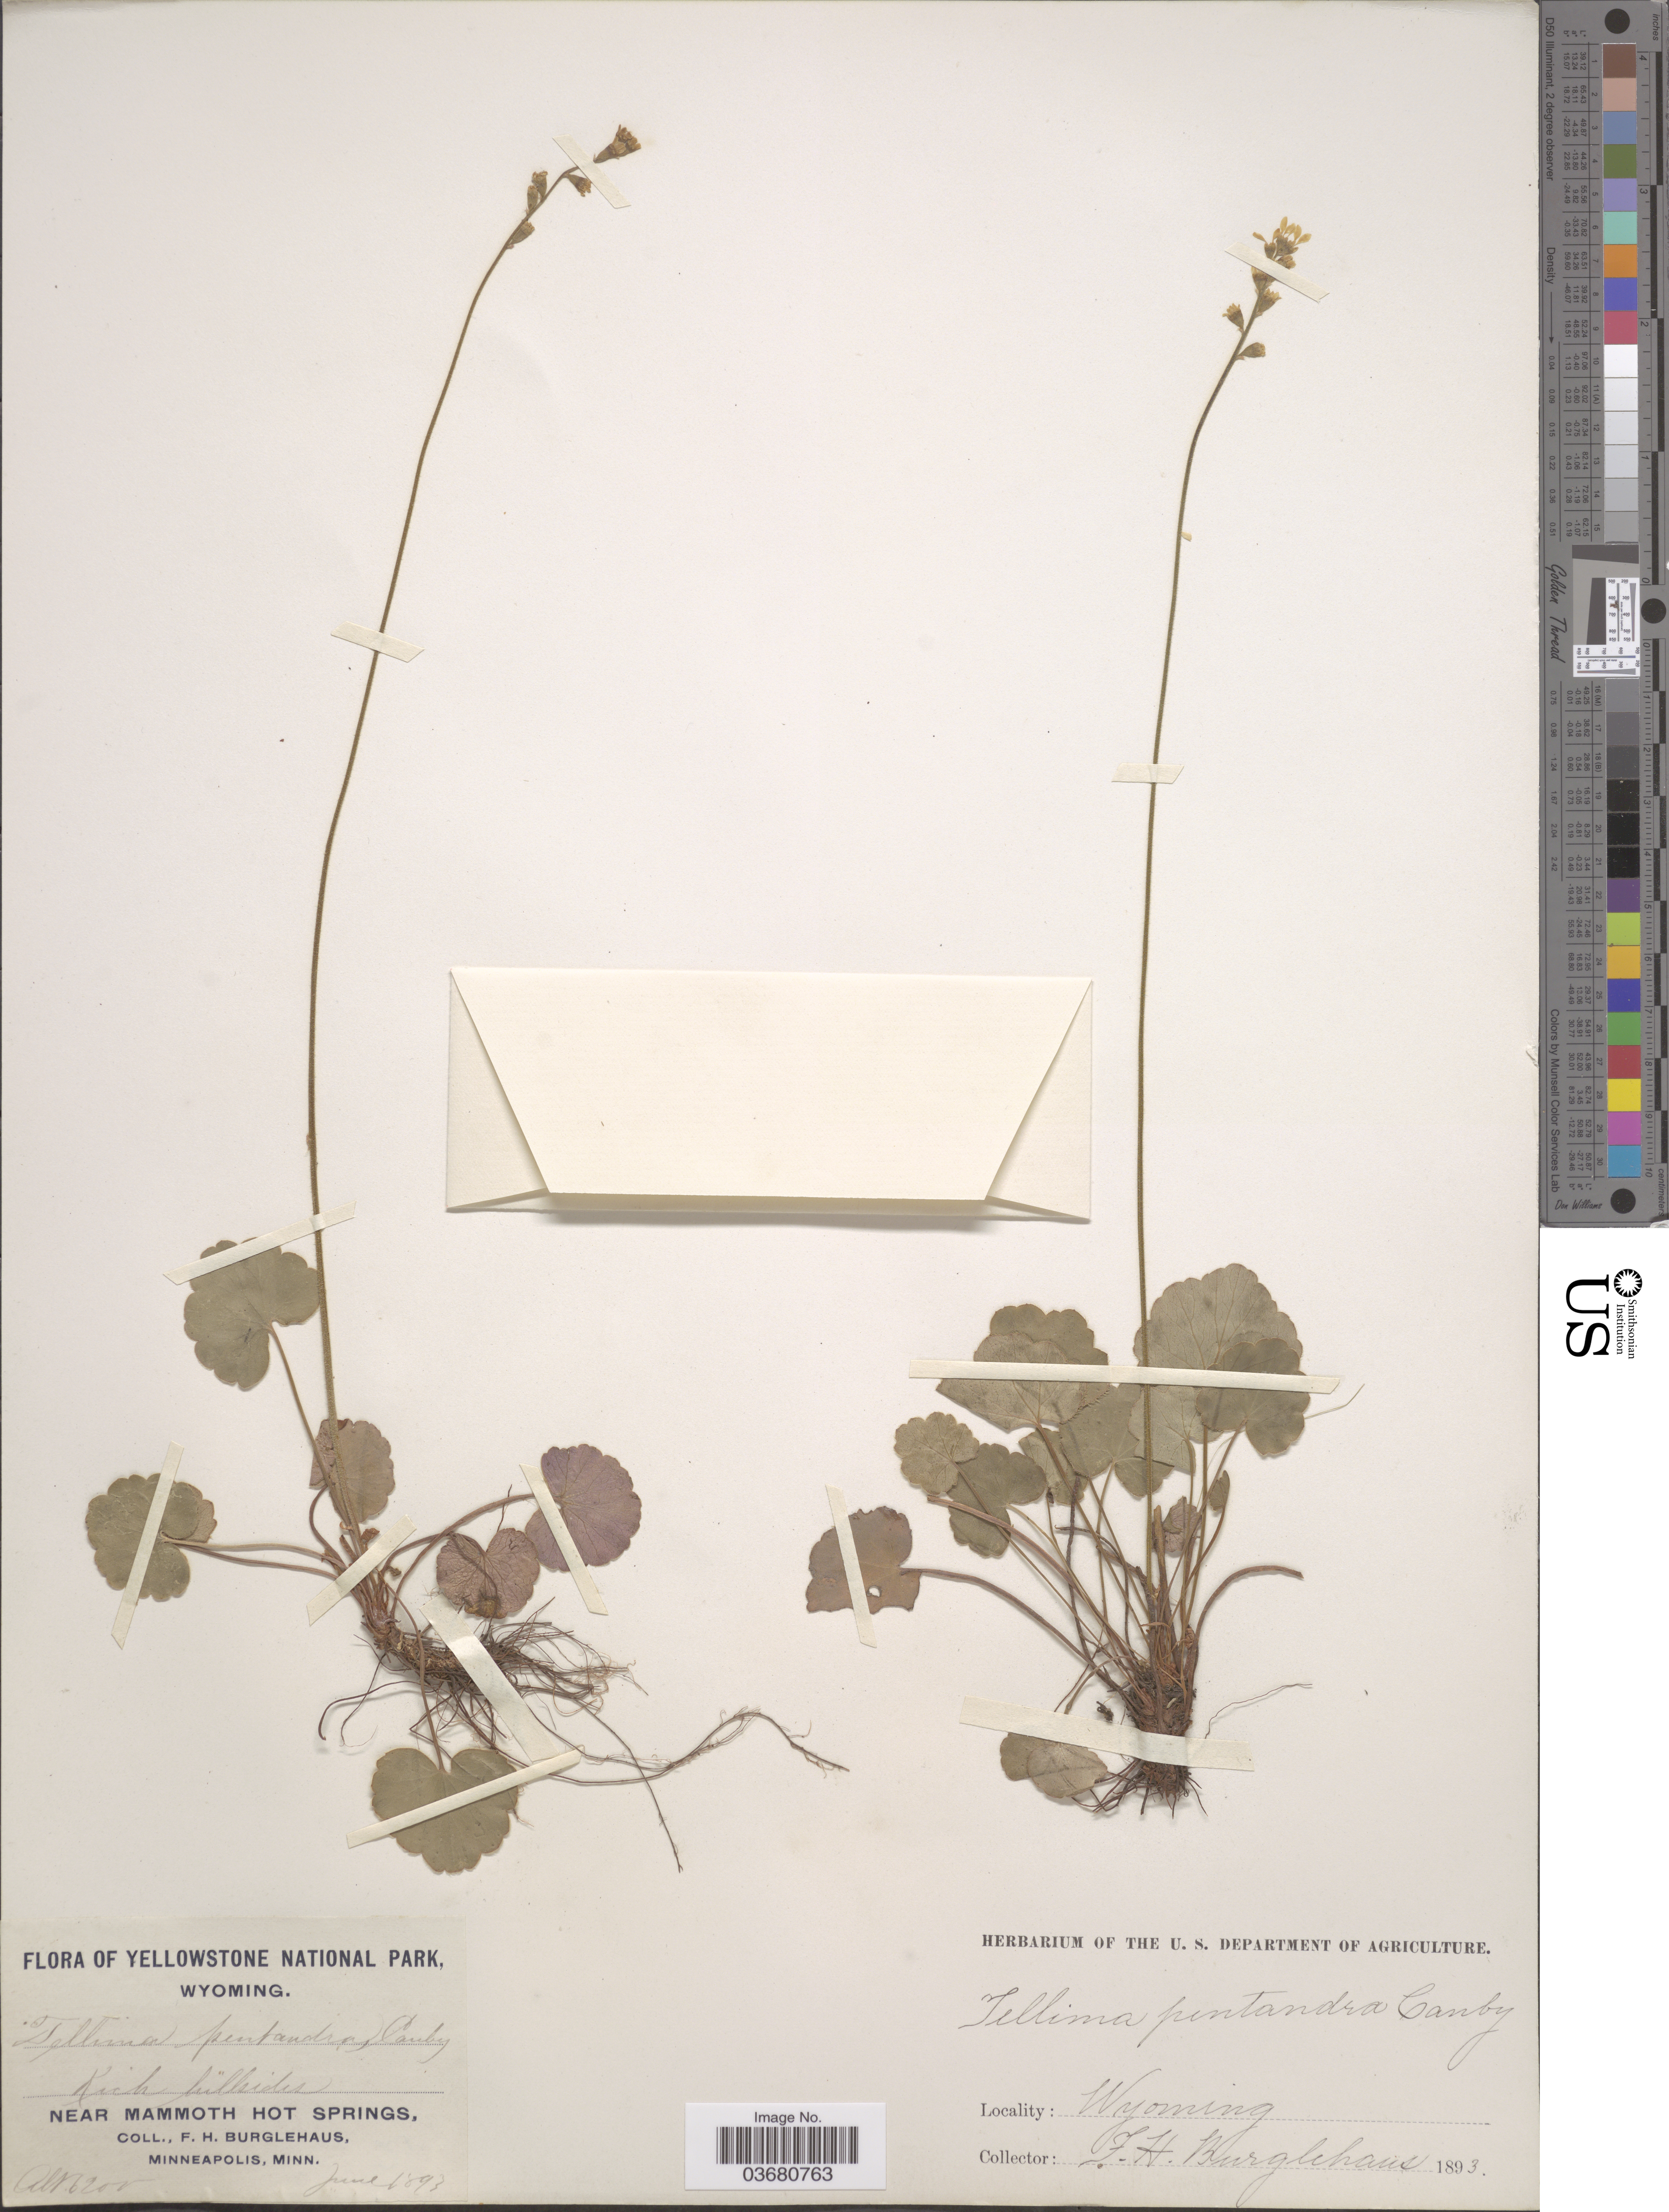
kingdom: Plantae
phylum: Tracheophyta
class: Magnoliopsida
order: Saxifragales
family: Saxifragaceae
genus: Conimitella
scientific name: Conimitella williamsii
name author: (D.C. Eaton) Rydb.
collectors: F. Burglehaus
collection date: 1893-06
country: United States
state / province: Wyoming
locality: Yellowstone National Park. Near Mammoth Hot Springs.